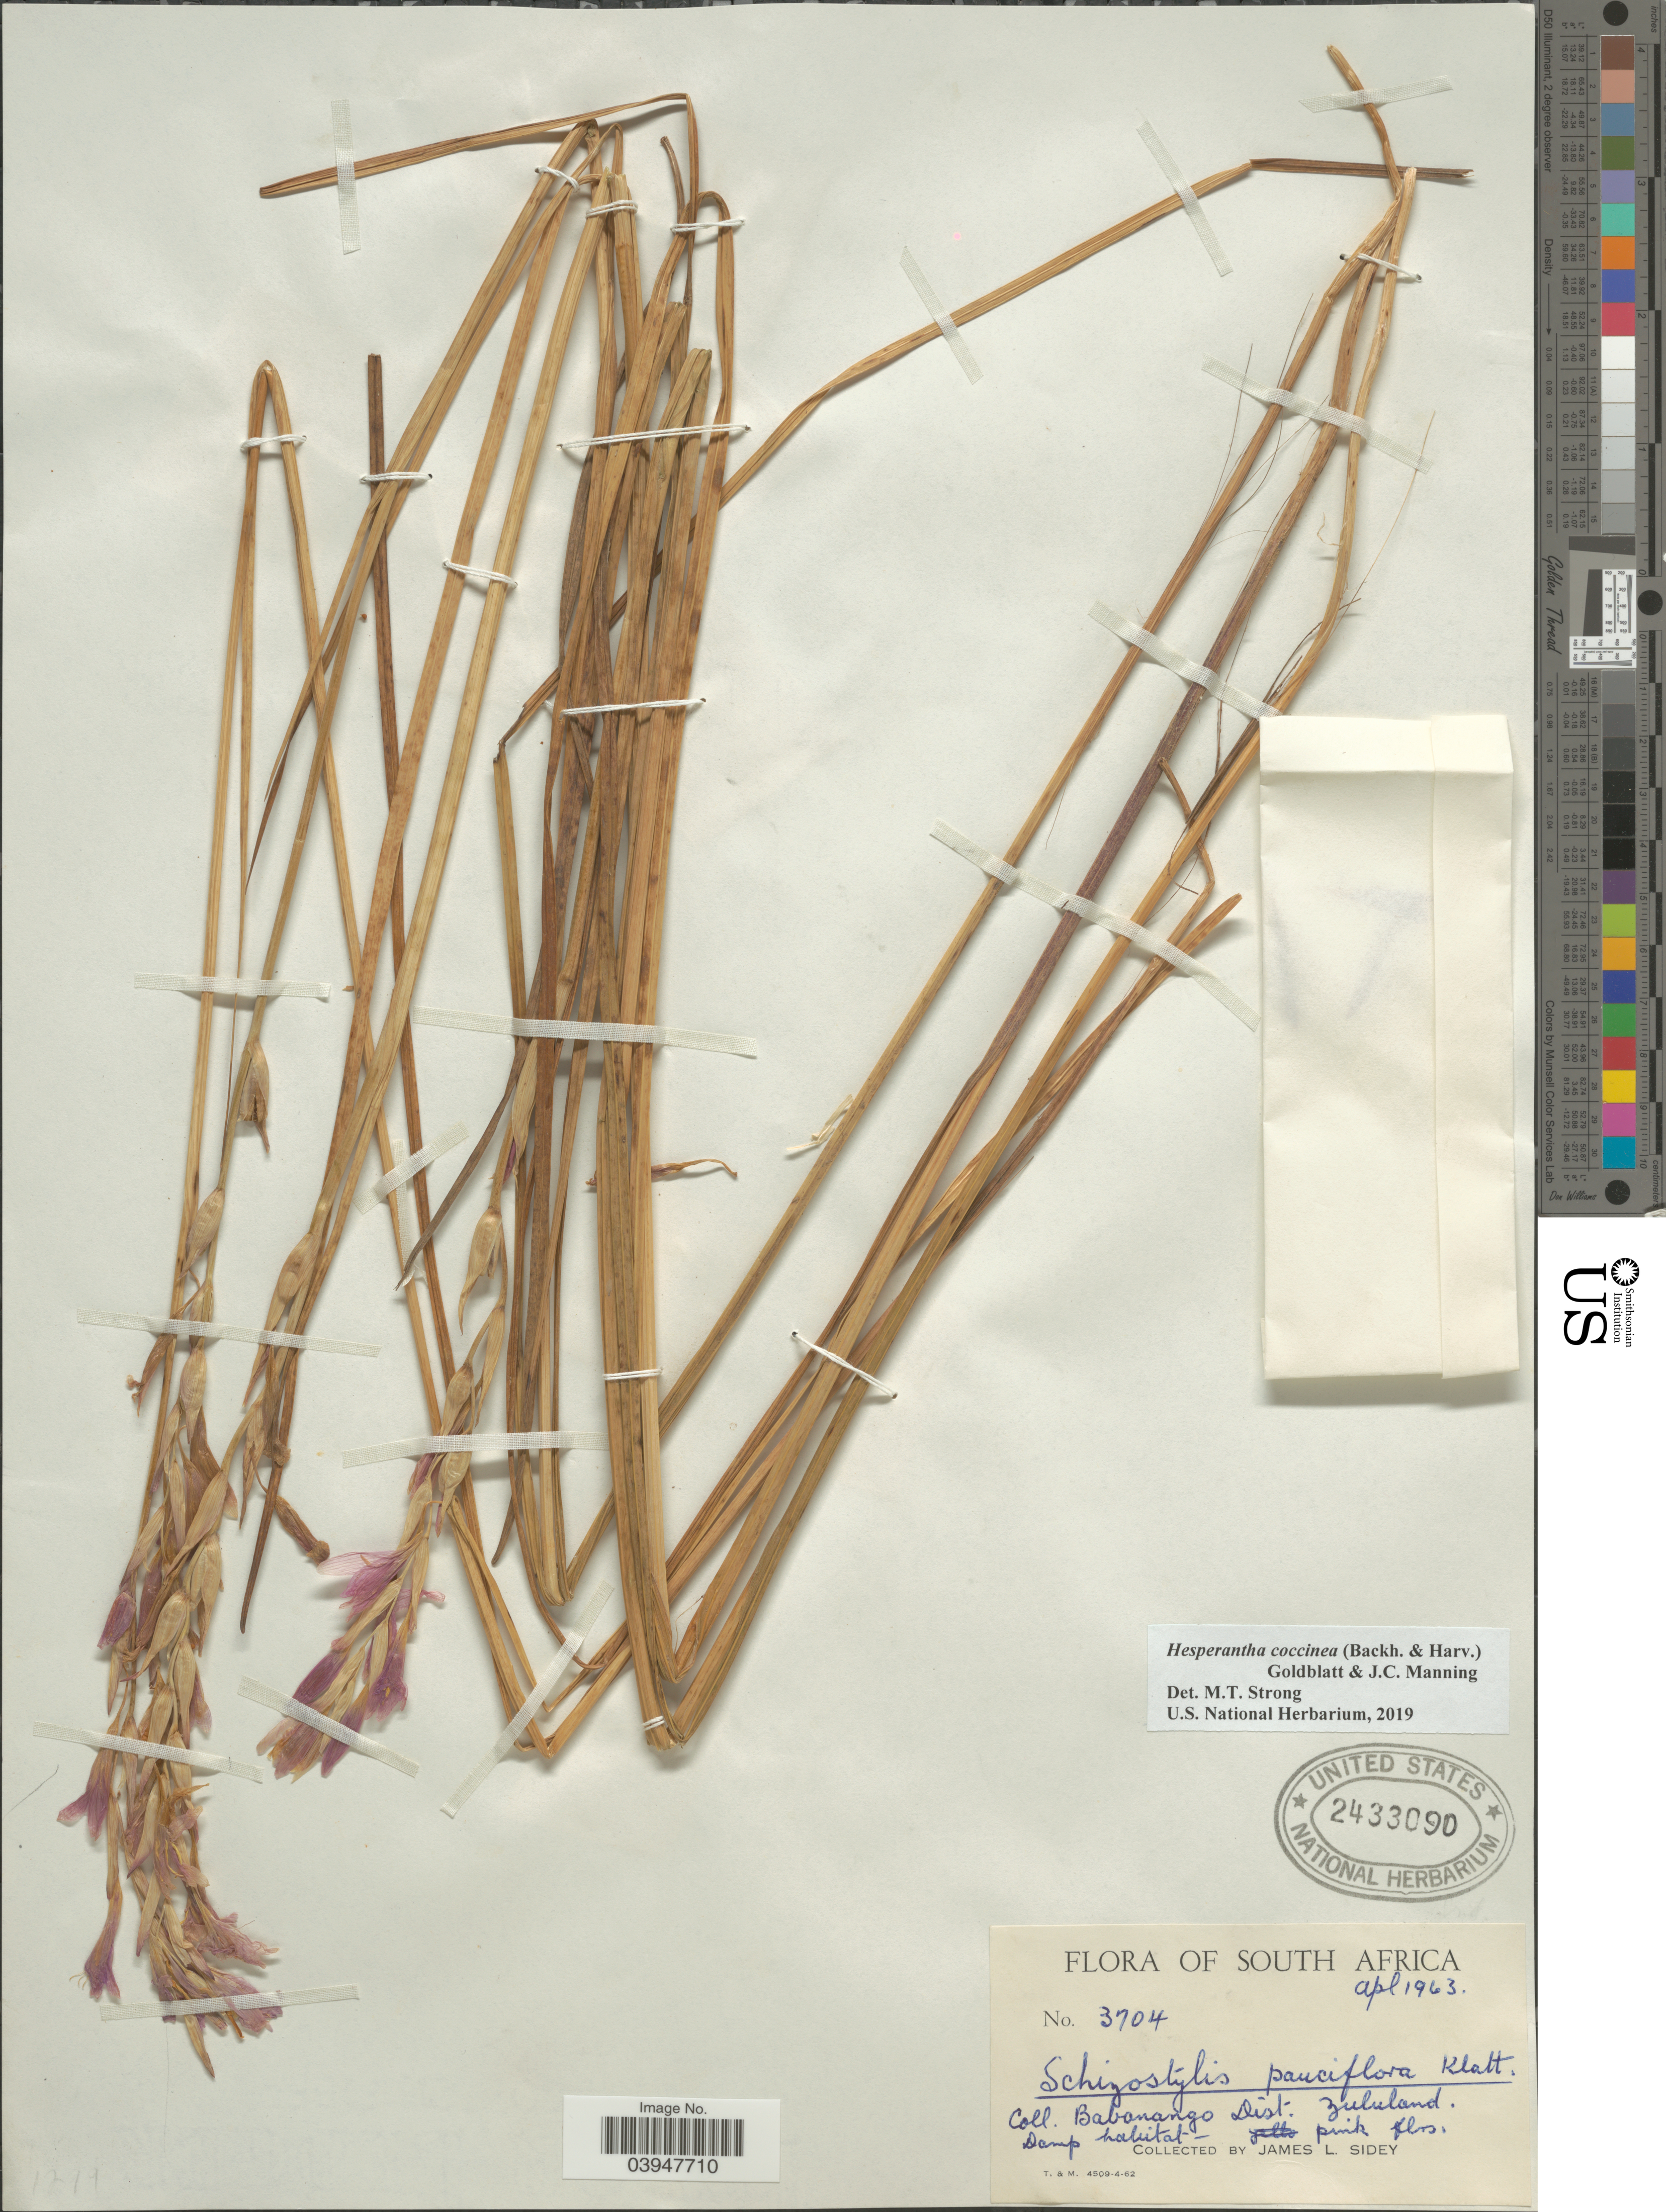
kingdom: Plantae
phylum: Tracheophyta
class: Liliopsida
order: Asparagales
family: Iridaceae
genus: Hesperantha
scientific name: Hesperantha coccinea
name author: (Backh. & Harv.) Goldblatt & J.C. Manning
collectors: J. L. Sidey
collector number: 3704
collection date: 1963-04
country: South Africa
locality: Babanango Distr. Zululand.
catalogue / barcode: US 2433090